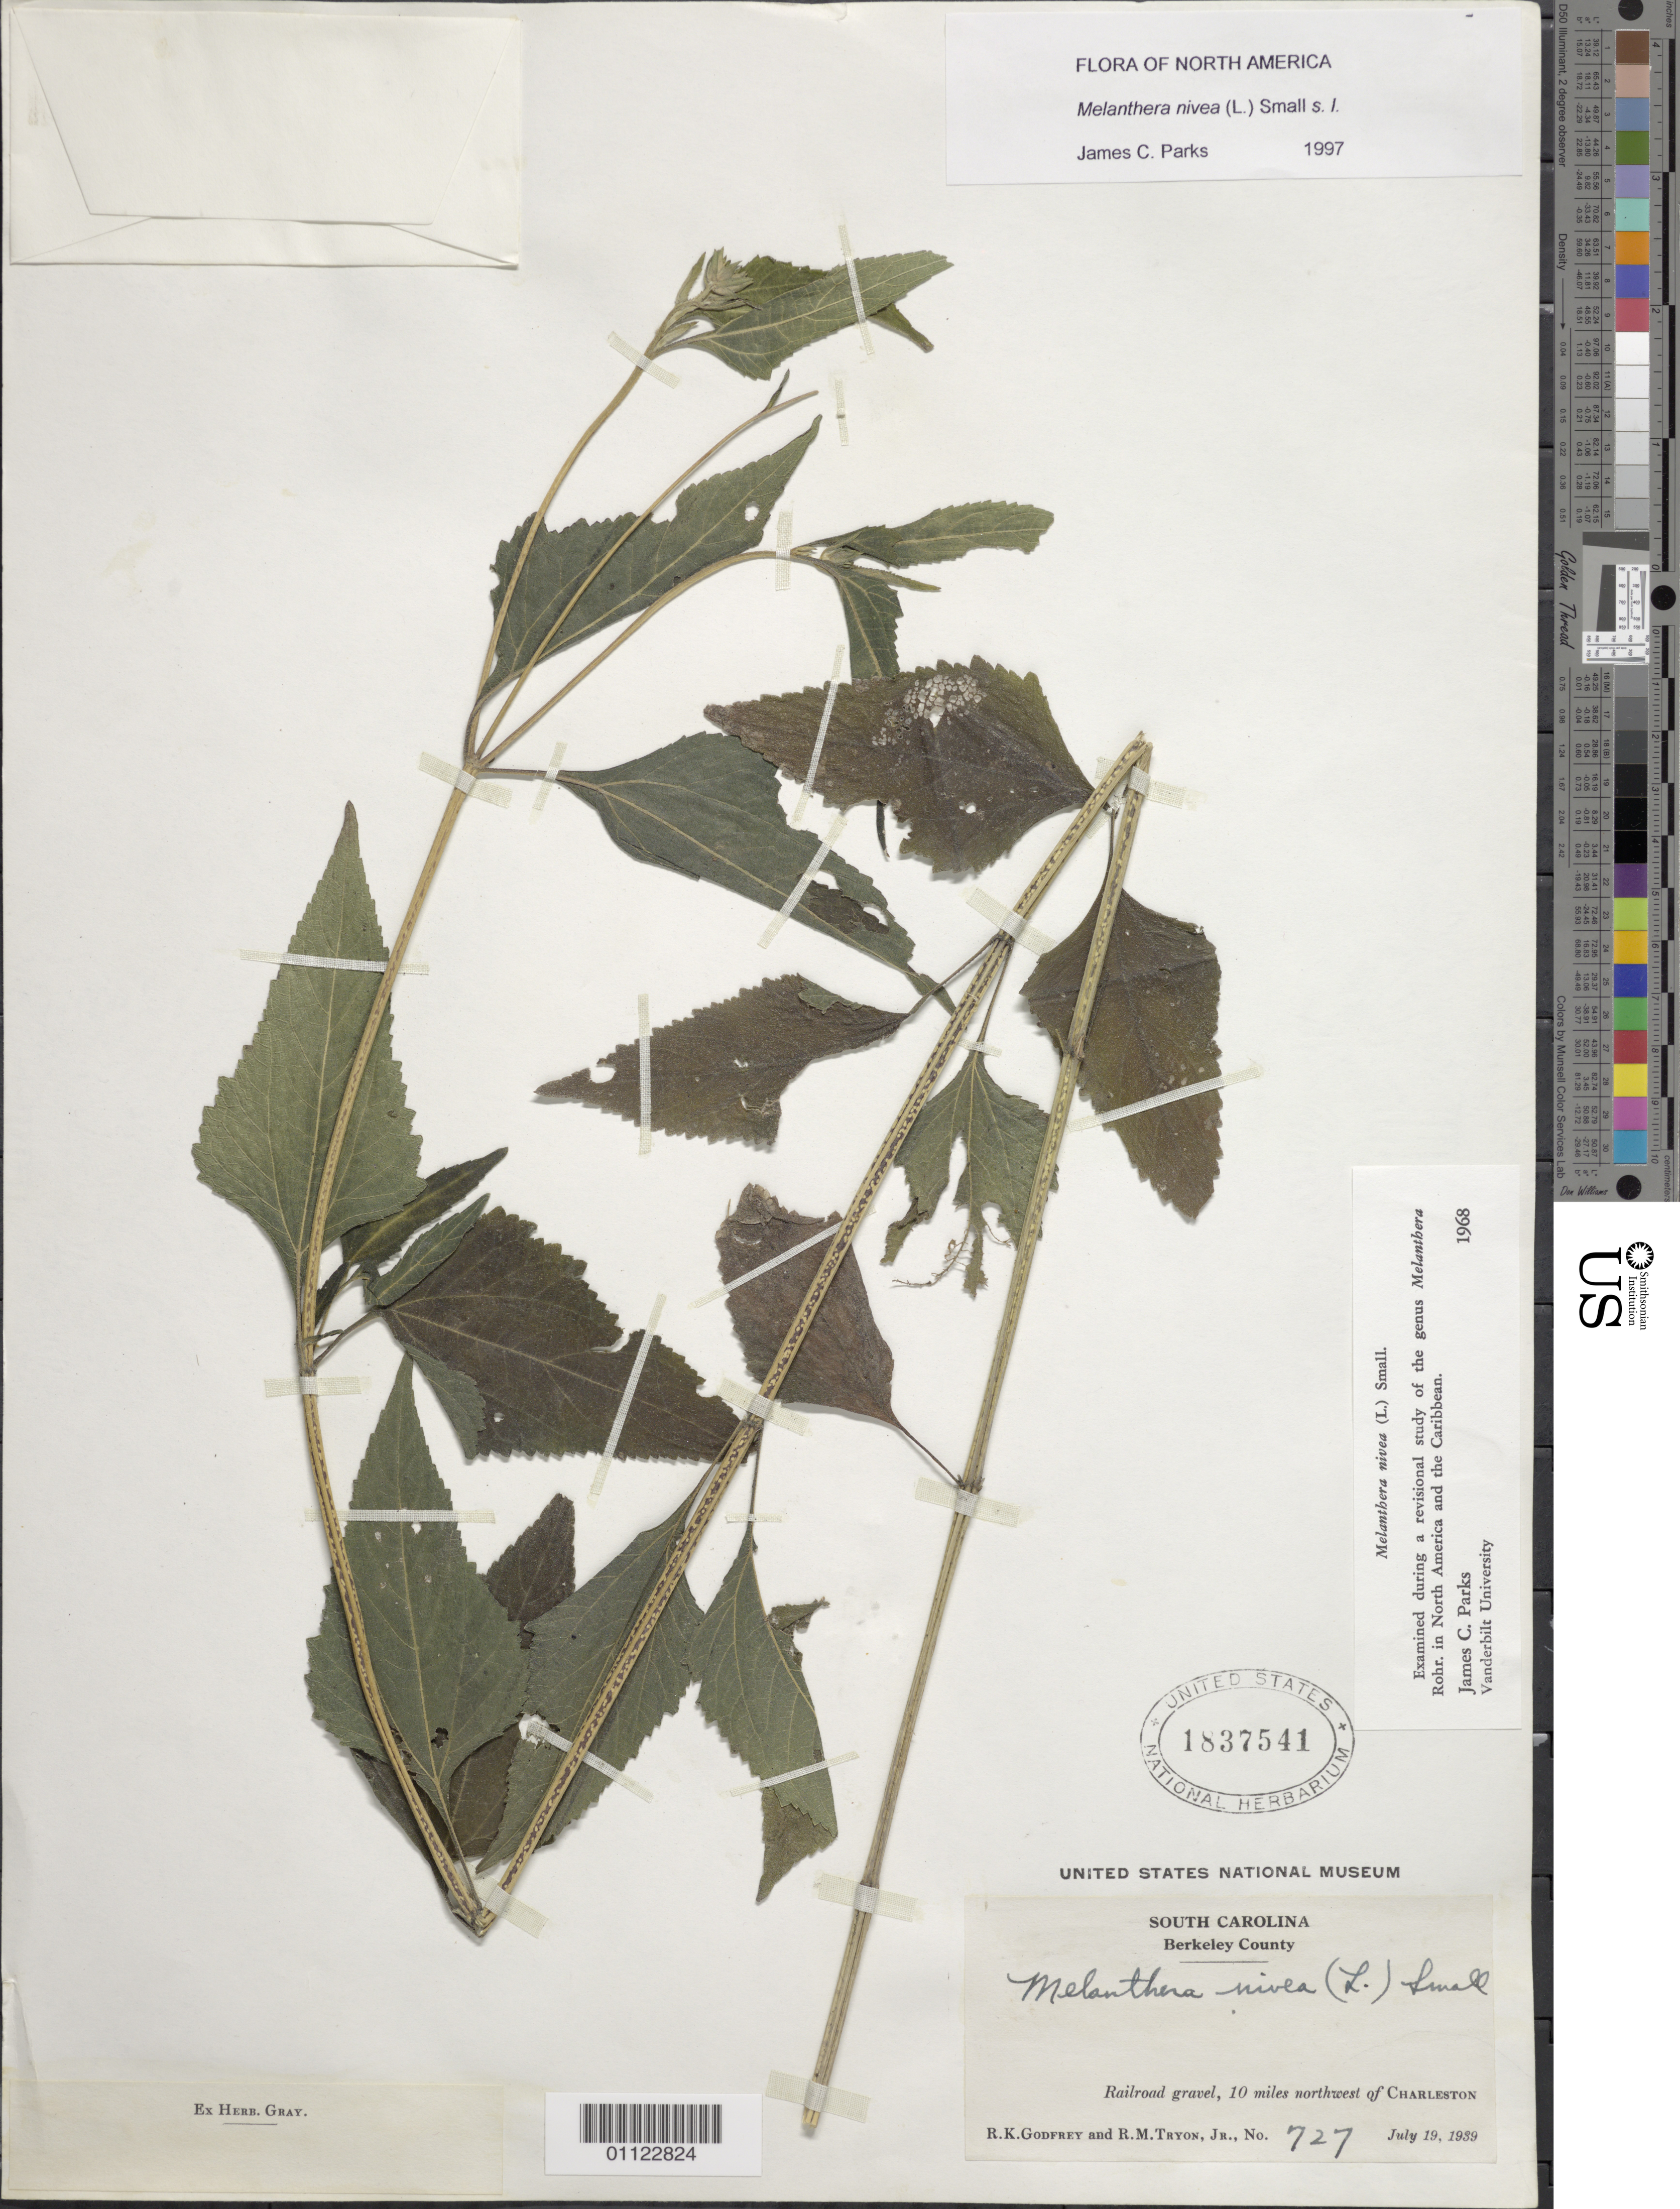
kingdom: Plantae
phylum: Tracheophyta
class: Magnoliopsida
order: Asterales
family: Asteraceae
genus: Melanthera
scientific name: Melanthera nivea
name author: (L.) Small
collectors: R. K. Godfrey & R. M. Tryon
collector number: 727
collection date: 1939-07-19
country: United States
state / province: South Carolina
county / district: Berkeley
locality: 10 miles northwest of Charleston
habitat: Railroad gravel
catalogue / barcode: US 1837541